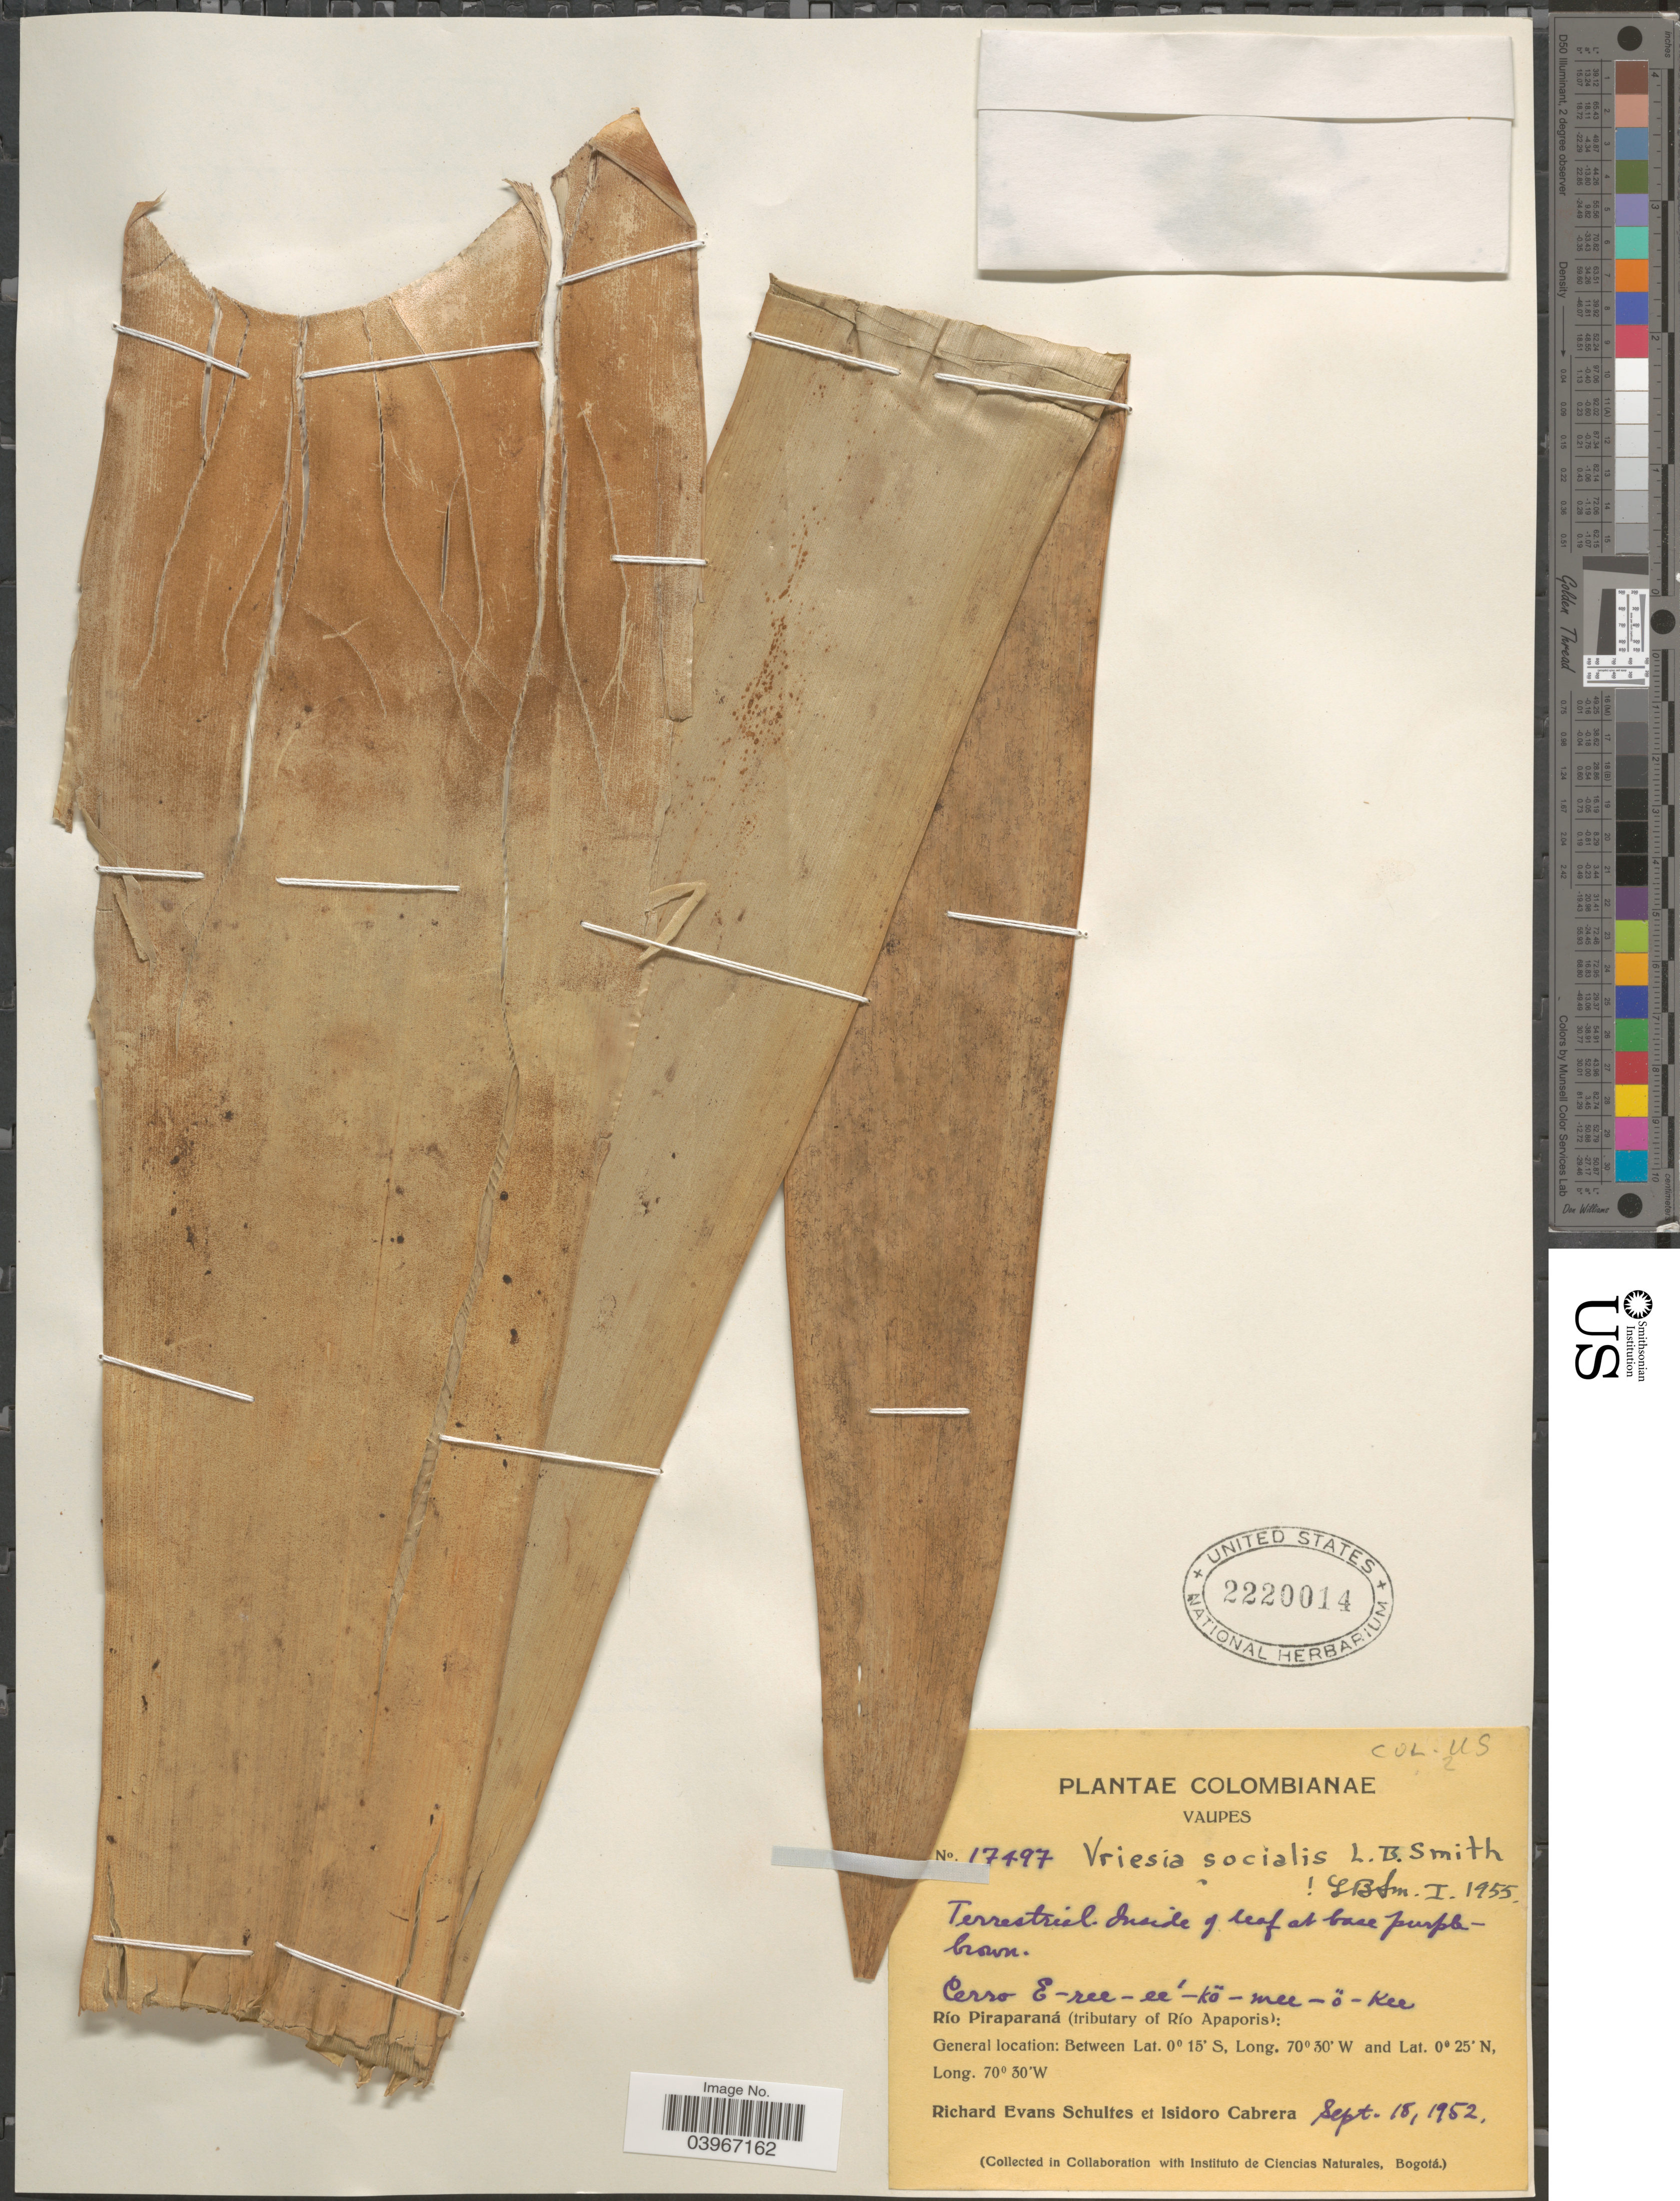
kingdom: Plantae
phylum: Tracheophyta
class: Liliopsida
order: Poales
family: Bromeliaceae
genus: Vriesea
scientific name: Vriesea socialis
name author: L.B. Sm.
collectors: R. E. Schultes & I. Cabrera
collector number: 17497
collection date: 1952-09-18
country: Colombia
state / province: Vaupés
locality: Cerro E-ree-eé-kö-mee-ö-kee. Río Piraparaná (tributary of Río Apaporis).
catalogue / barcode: US 2220014